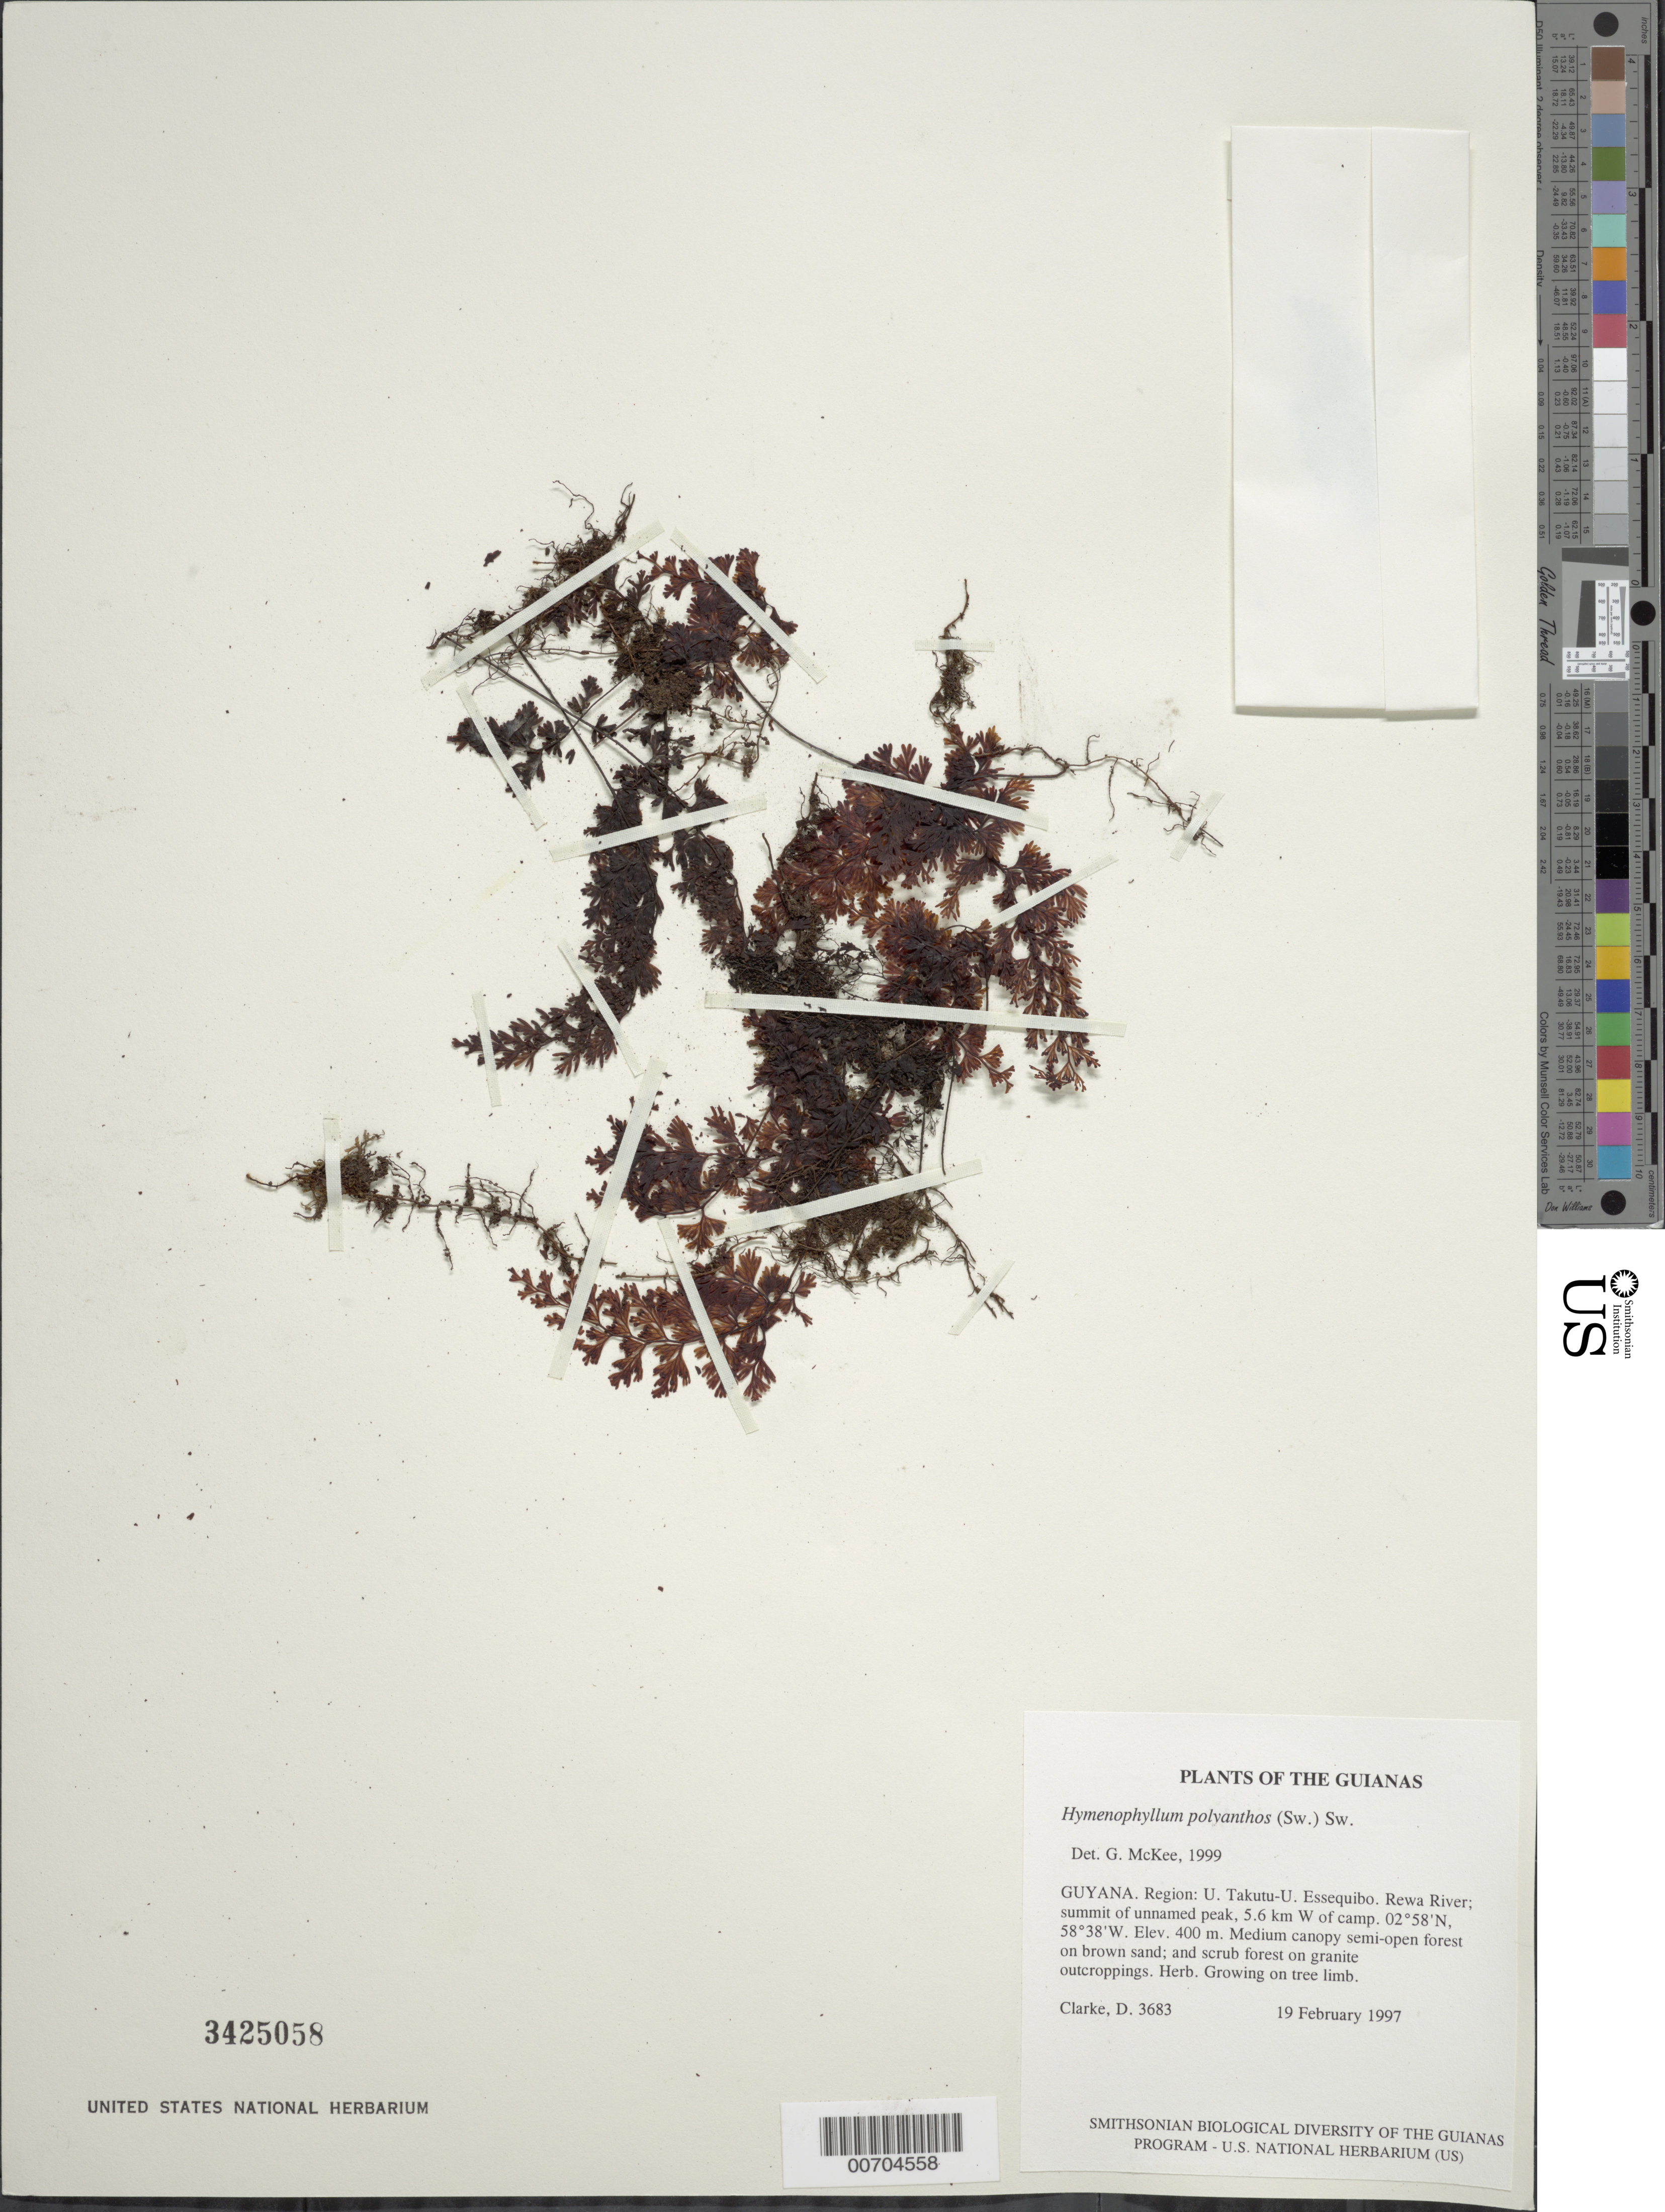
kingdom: Plantae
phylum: Tracheophyta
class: Polypodiopsida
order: Hymenophyllales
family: Hymenophyllaceae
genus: Hymenophyllum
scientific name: Hymenophyllum polyanthos var. polyanthos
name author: (Sw.) Sw.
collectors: H. D. Clarke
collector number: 3683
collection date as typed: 19 February 1997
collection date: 1997-02-19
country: Guyana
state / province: U. Takutu-U. Essequibo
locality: Rewa River; summit of unnamed peak, 5.6 km W of camp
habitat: Medium canopy semi-open forest on brown sand; and scrub forest on granite outcroppings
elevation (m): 400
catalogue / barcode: US 3425058